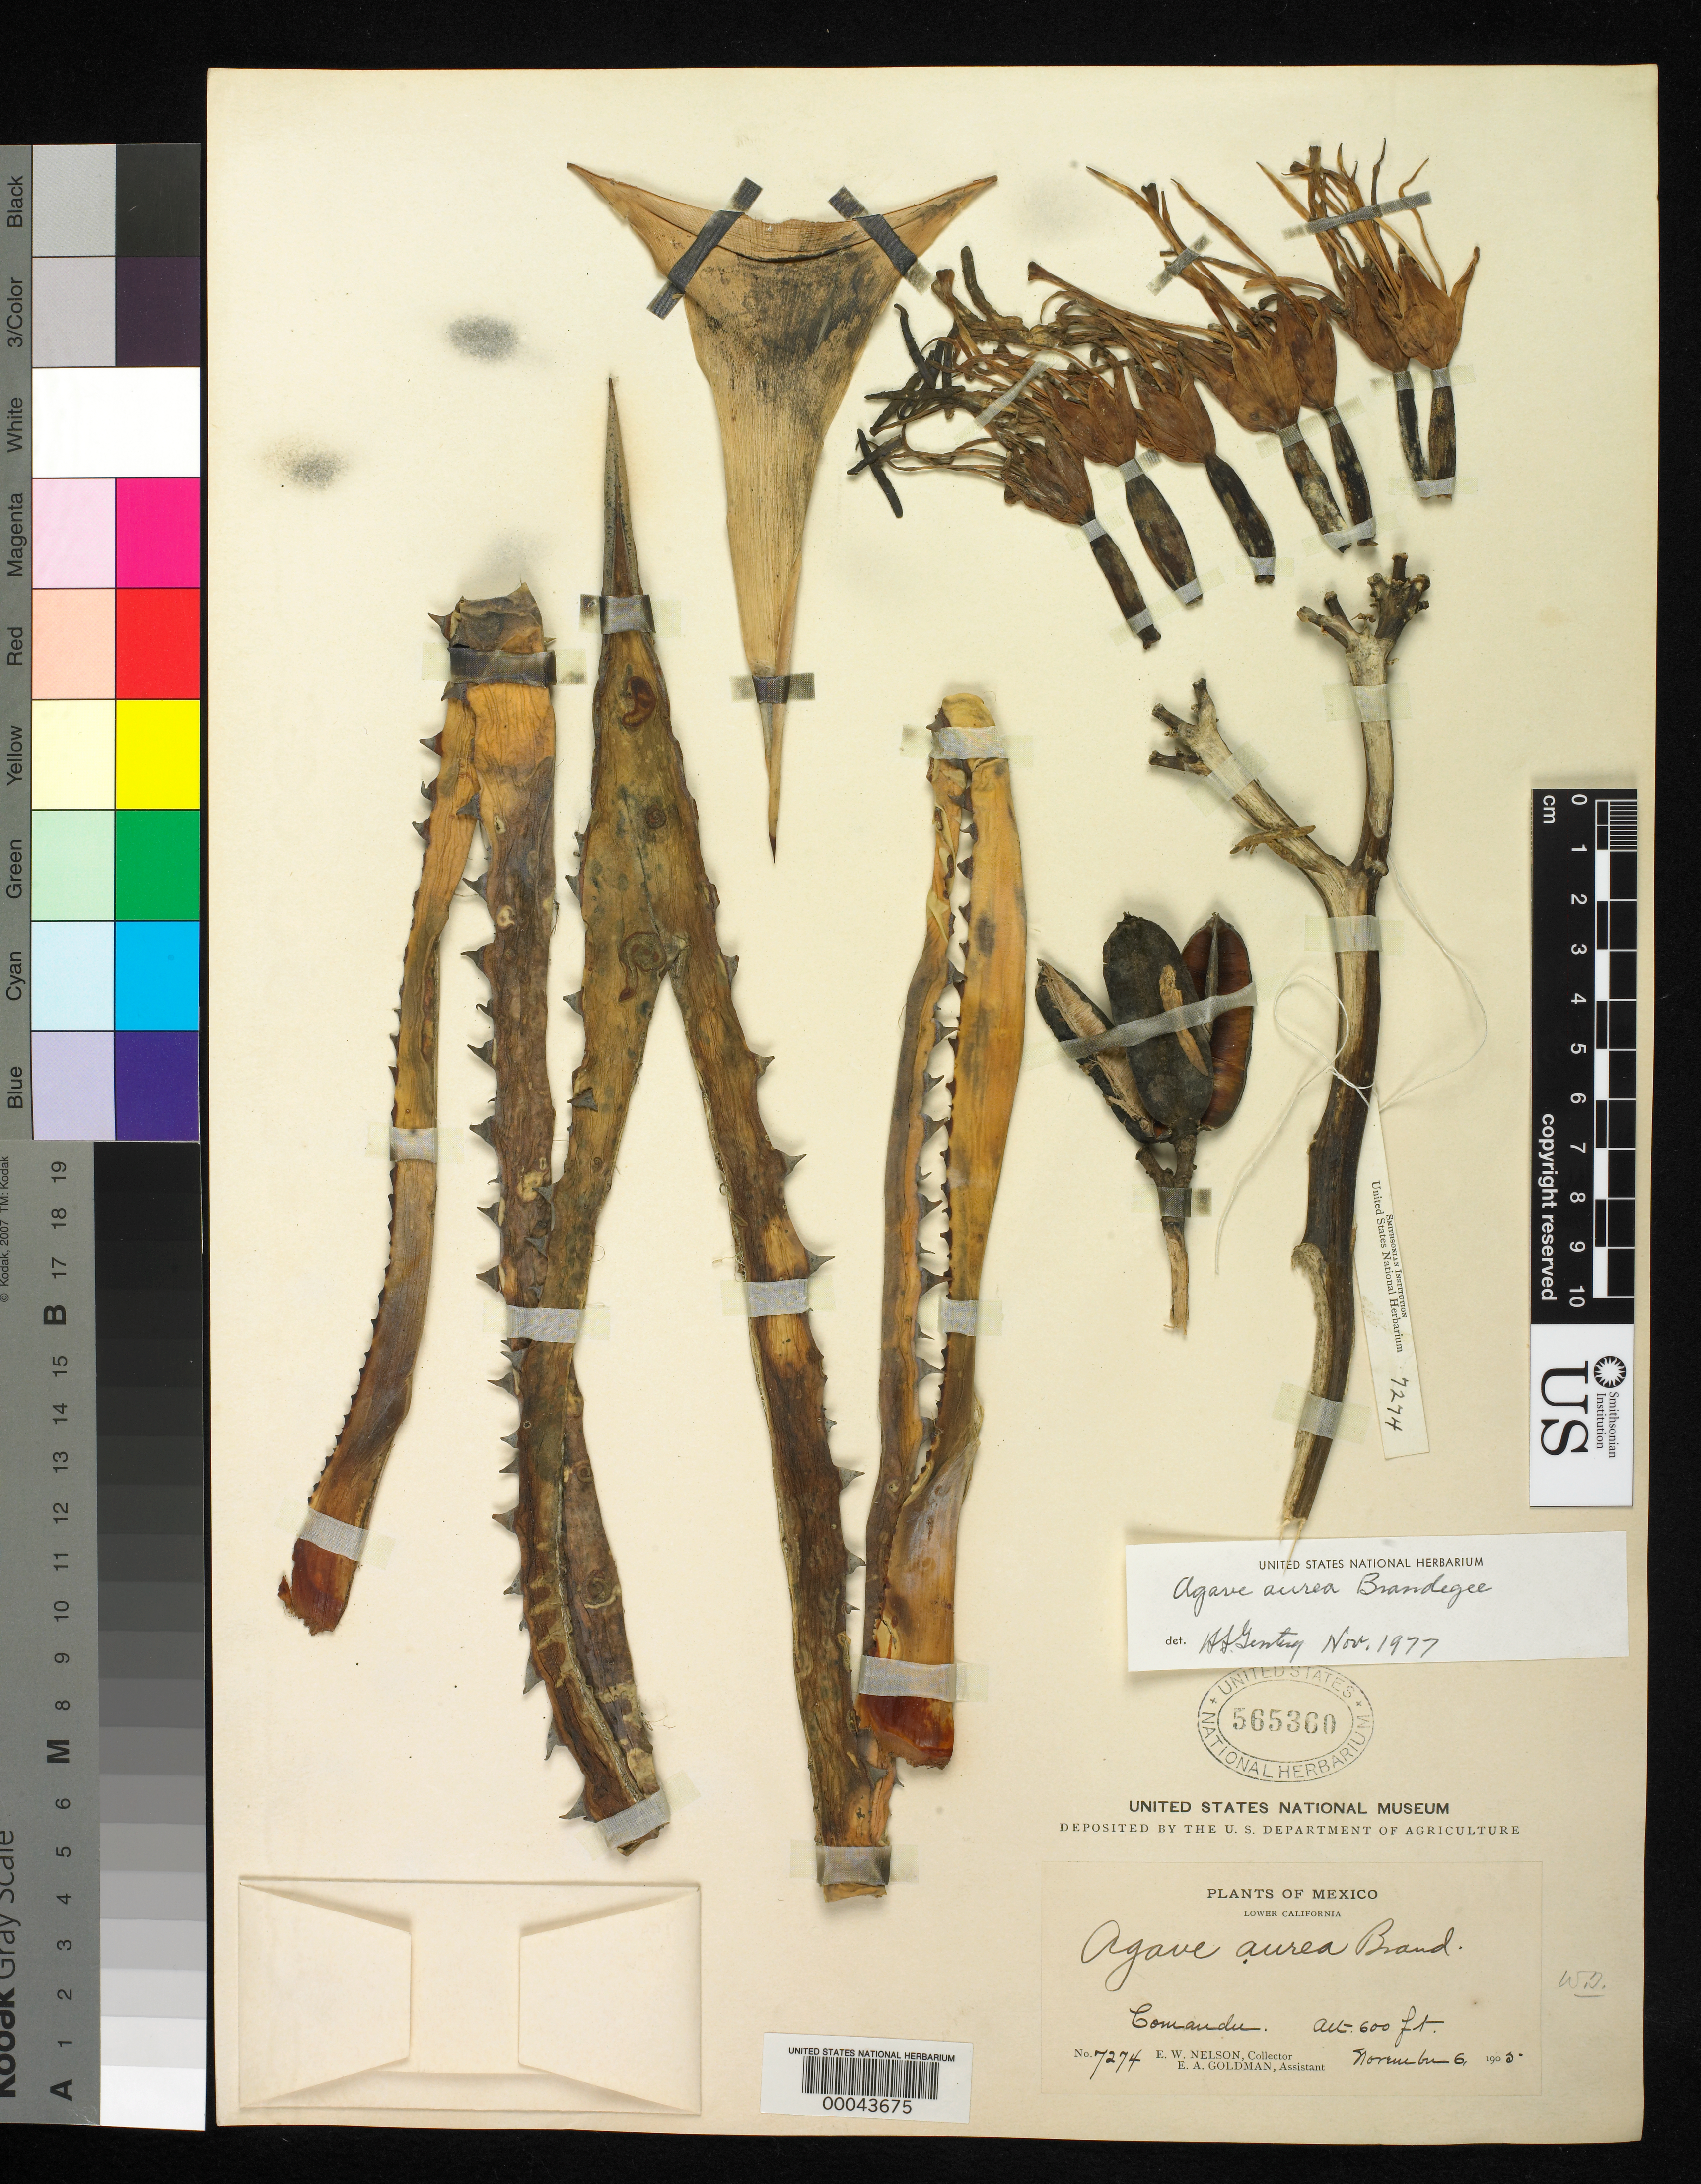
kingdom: Plantae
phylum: Tracheophyta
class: Liliopsida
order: Asparagales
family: Asparagaceae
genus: Agave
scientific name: Agave aurea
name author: Brandegee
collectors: E. W. Nelson & E. A. Goldman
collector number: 7274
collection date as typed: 06 Nov 1905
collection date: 1905-11-06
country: Mexico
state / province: Baja California Sur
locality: Comandu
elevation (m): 183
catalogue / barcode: US 565360